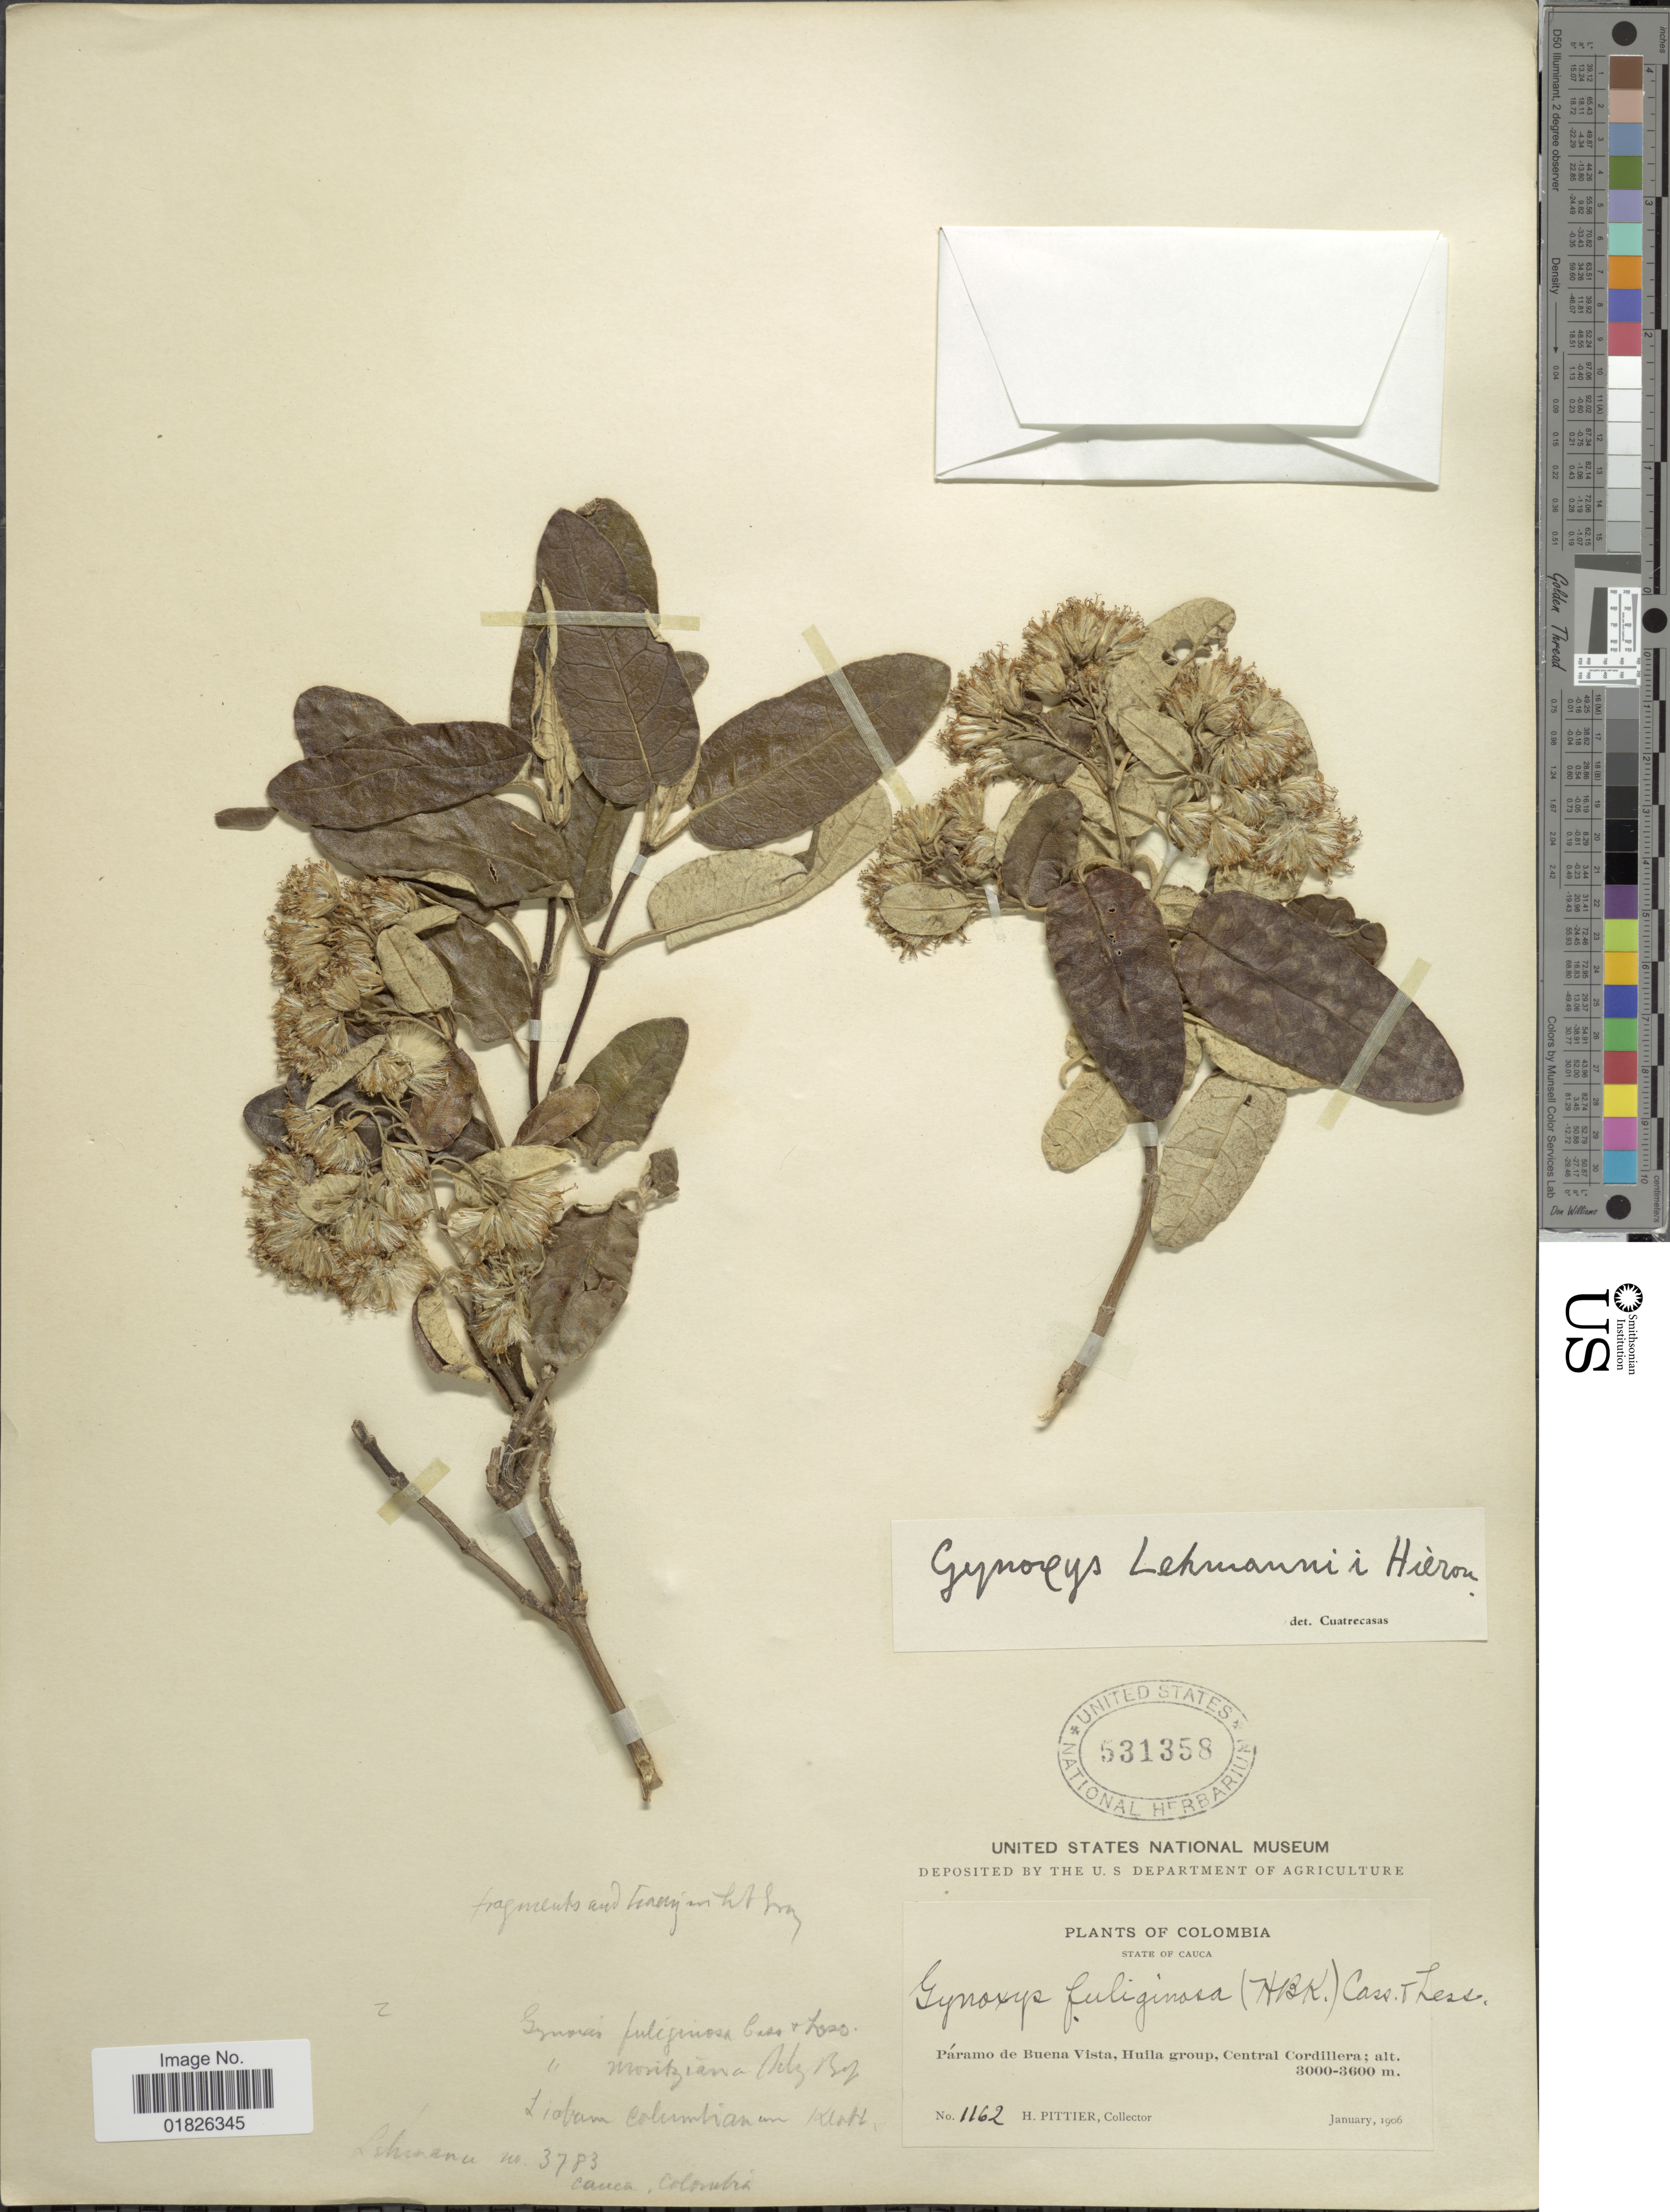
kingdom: Plantae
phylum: Tracheophyta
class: Magnoliopsida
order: Asterales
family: Asteraceae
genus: Gynoxys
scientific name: Gynoxys lehmannii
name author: Hieron.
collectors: H. F. Pittier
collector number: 1162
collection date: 1906-01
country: Colombia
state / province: Cauca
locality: Paramo de Buena Vista, Huila Group, Central Cordillera.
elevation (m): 3000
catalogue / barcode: US 531358